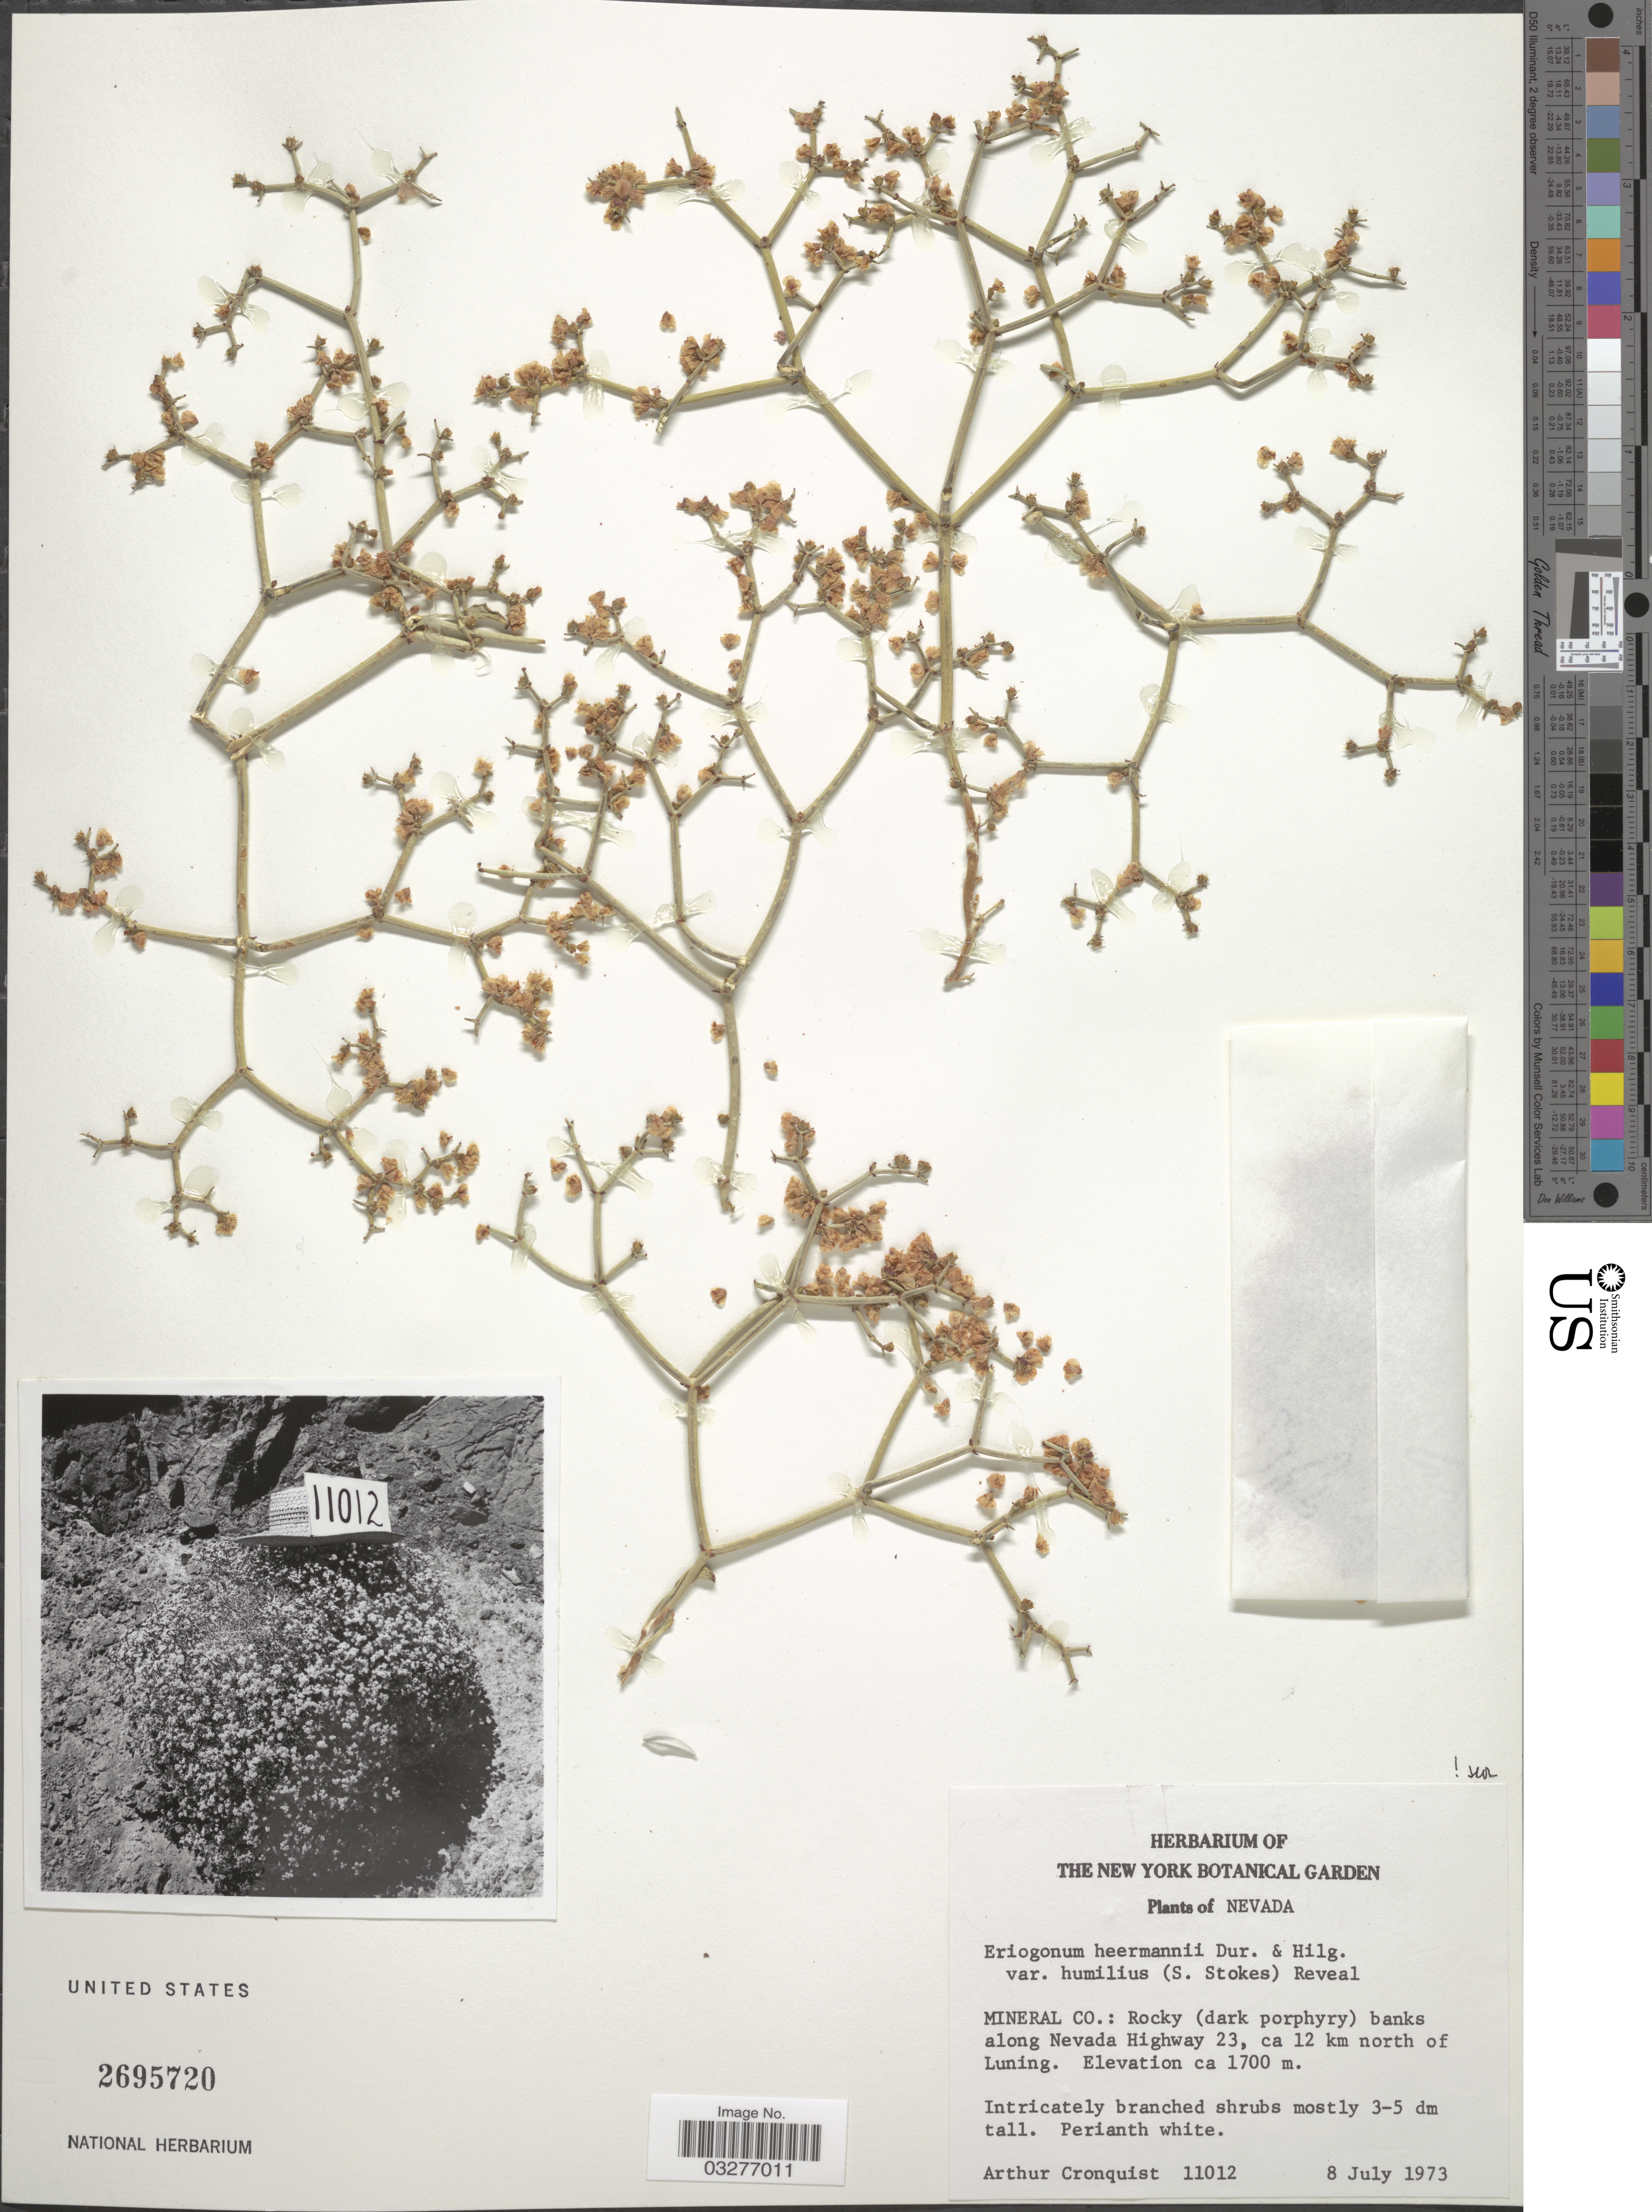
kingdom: Plantae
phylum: Tracheophyta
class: Magnoliopsida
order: Caryophyllales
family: Polygonaceae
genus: Eriogonum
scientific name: Eriogonum heermannii var. humilius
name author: (S. Stokes) Reveal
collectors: A. J. Cronquist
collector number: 11012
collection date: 1973-07-08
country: United States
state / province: Nevada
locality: Mineral Co.: Rocky (dark porphyry) banks along Nevada Highway 23, ca 12 km north of Luning.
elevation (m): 1700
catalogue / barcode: US 2695720